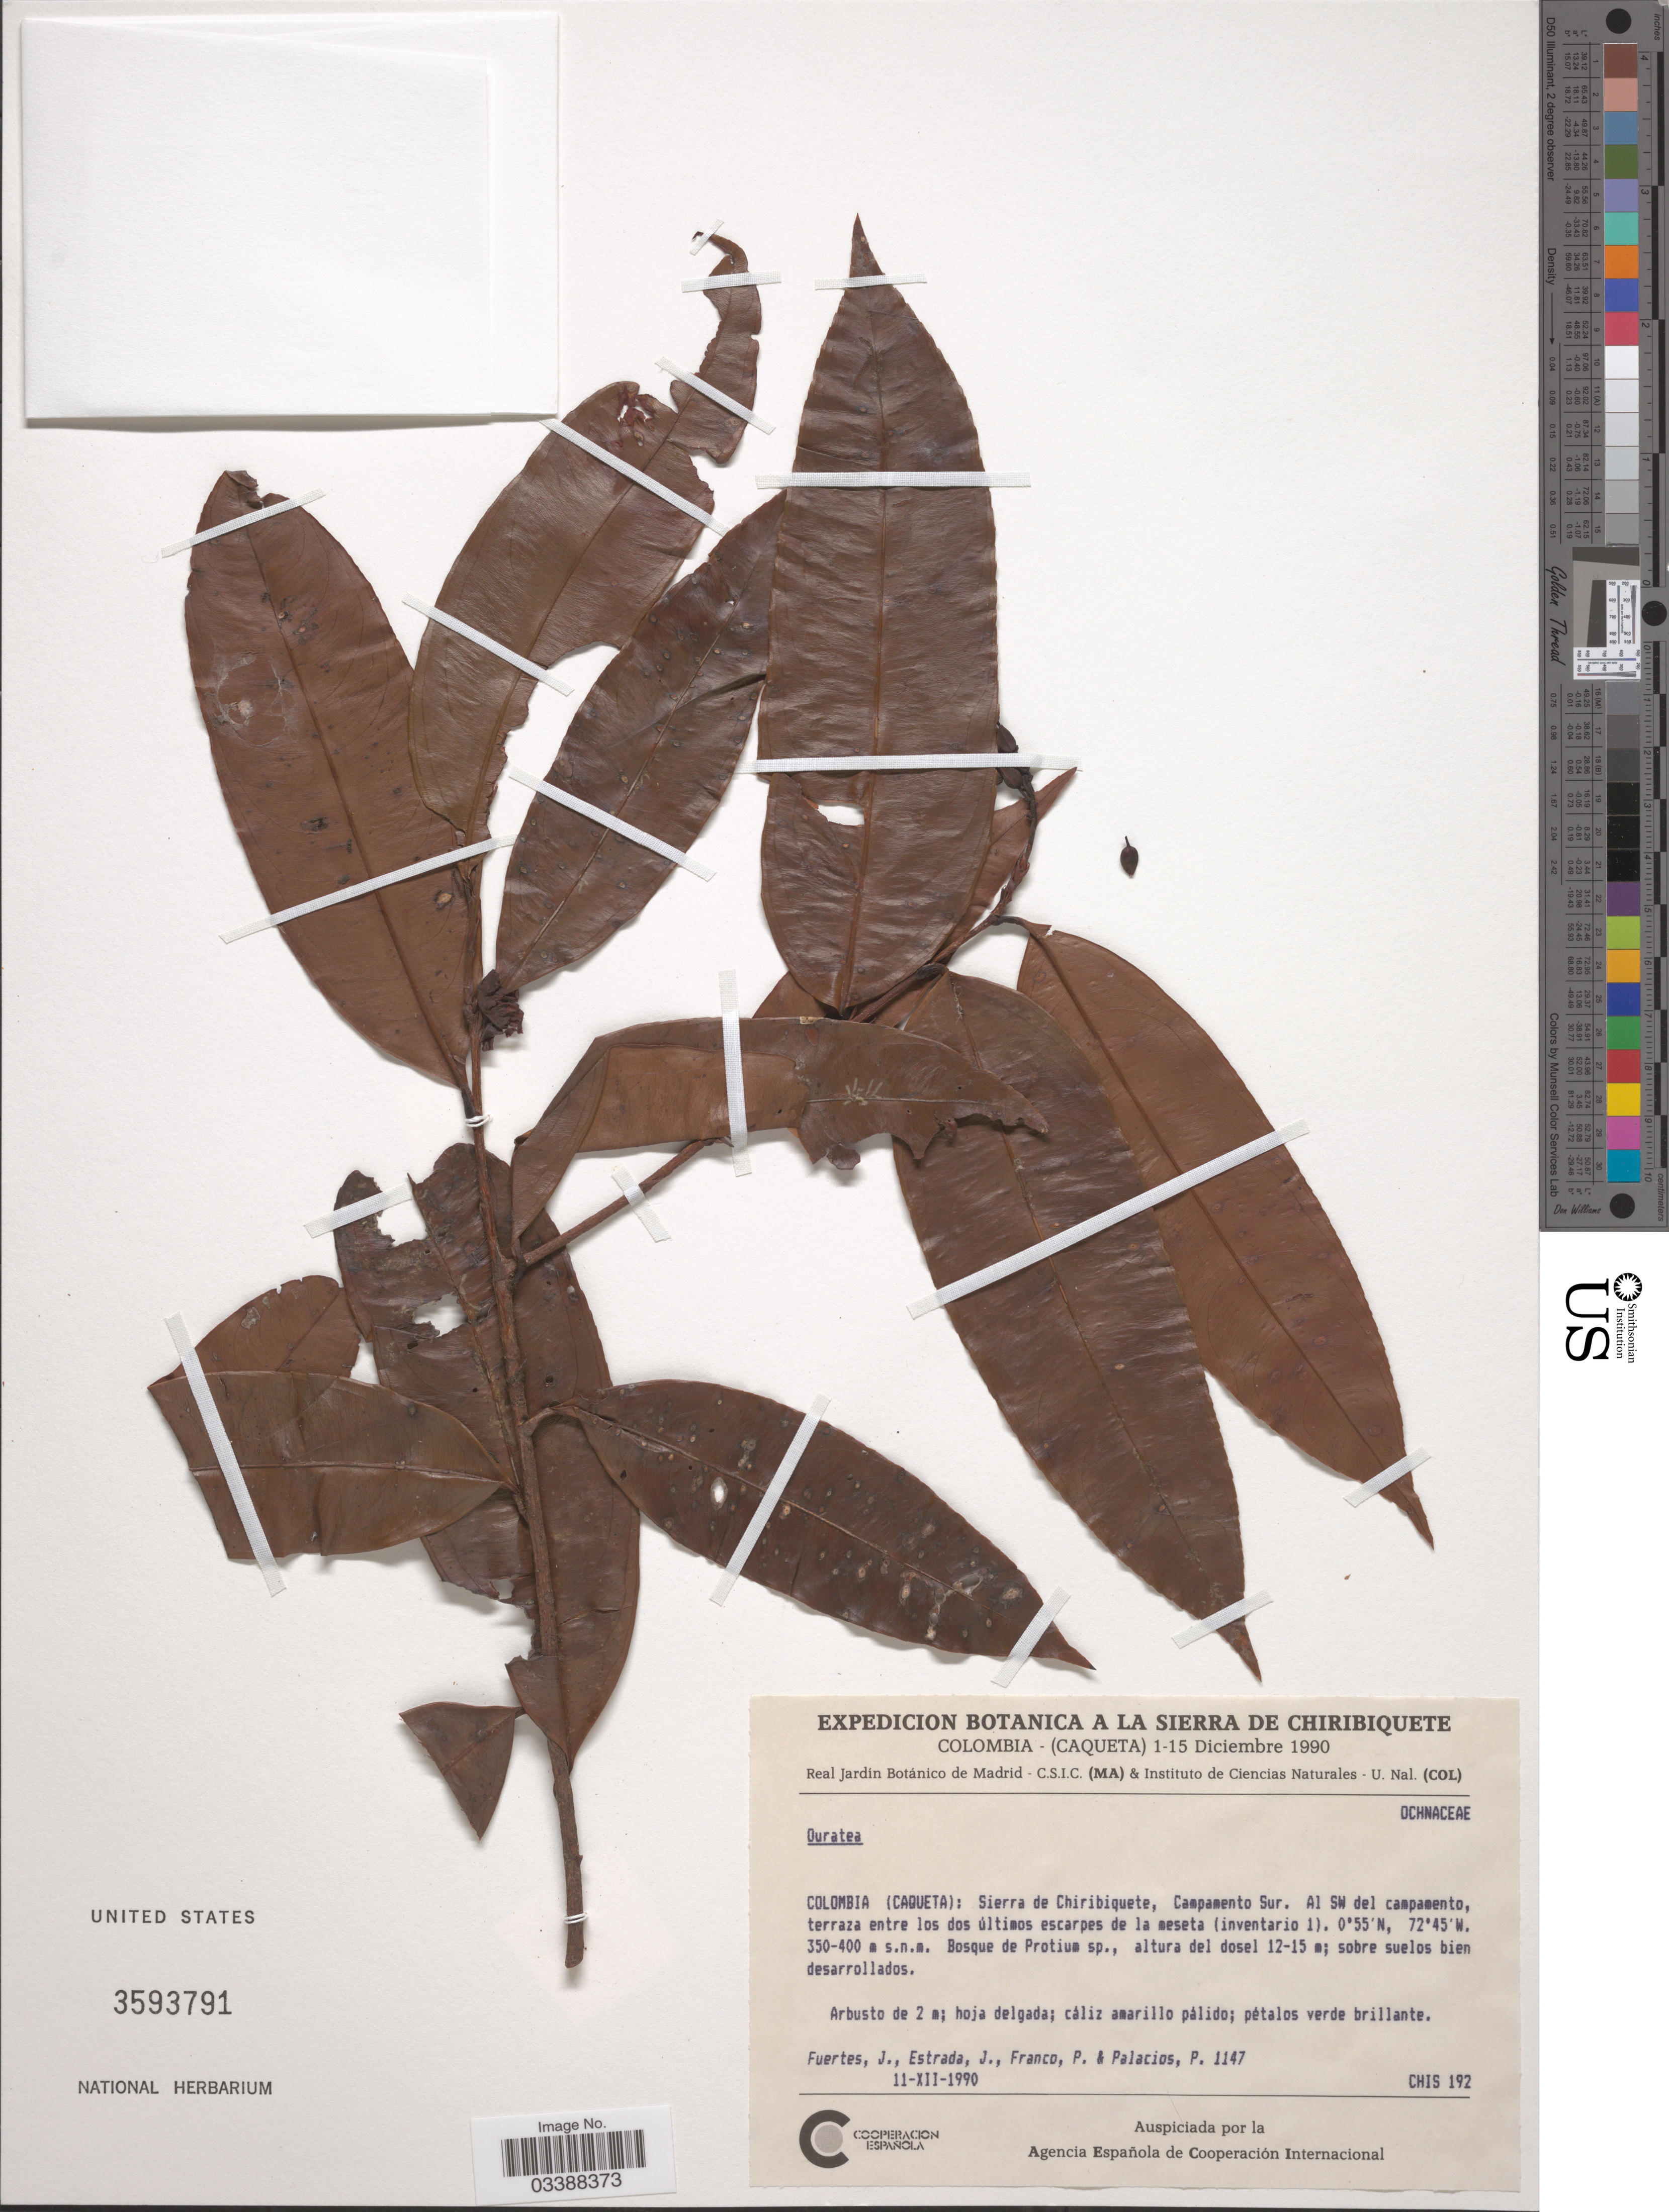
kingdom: Plantae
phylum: Tracheophyta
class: Magnoliopsida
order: Malpighiales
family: Ochnaceae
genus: Ouratea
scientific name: Ouratea sp.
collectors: J. Fuertes, J. Estrada, P. Franco & P. Palacios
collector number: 1147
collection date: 1990-12-11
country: Colombia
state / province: Caquetá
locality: Sierra de Chiribiquete, Campamento Sur. Al SW del campamento, terraza entre los dos últimos escarpes de la meseta (inventario 1).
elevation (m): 350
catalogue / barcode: US 3593791